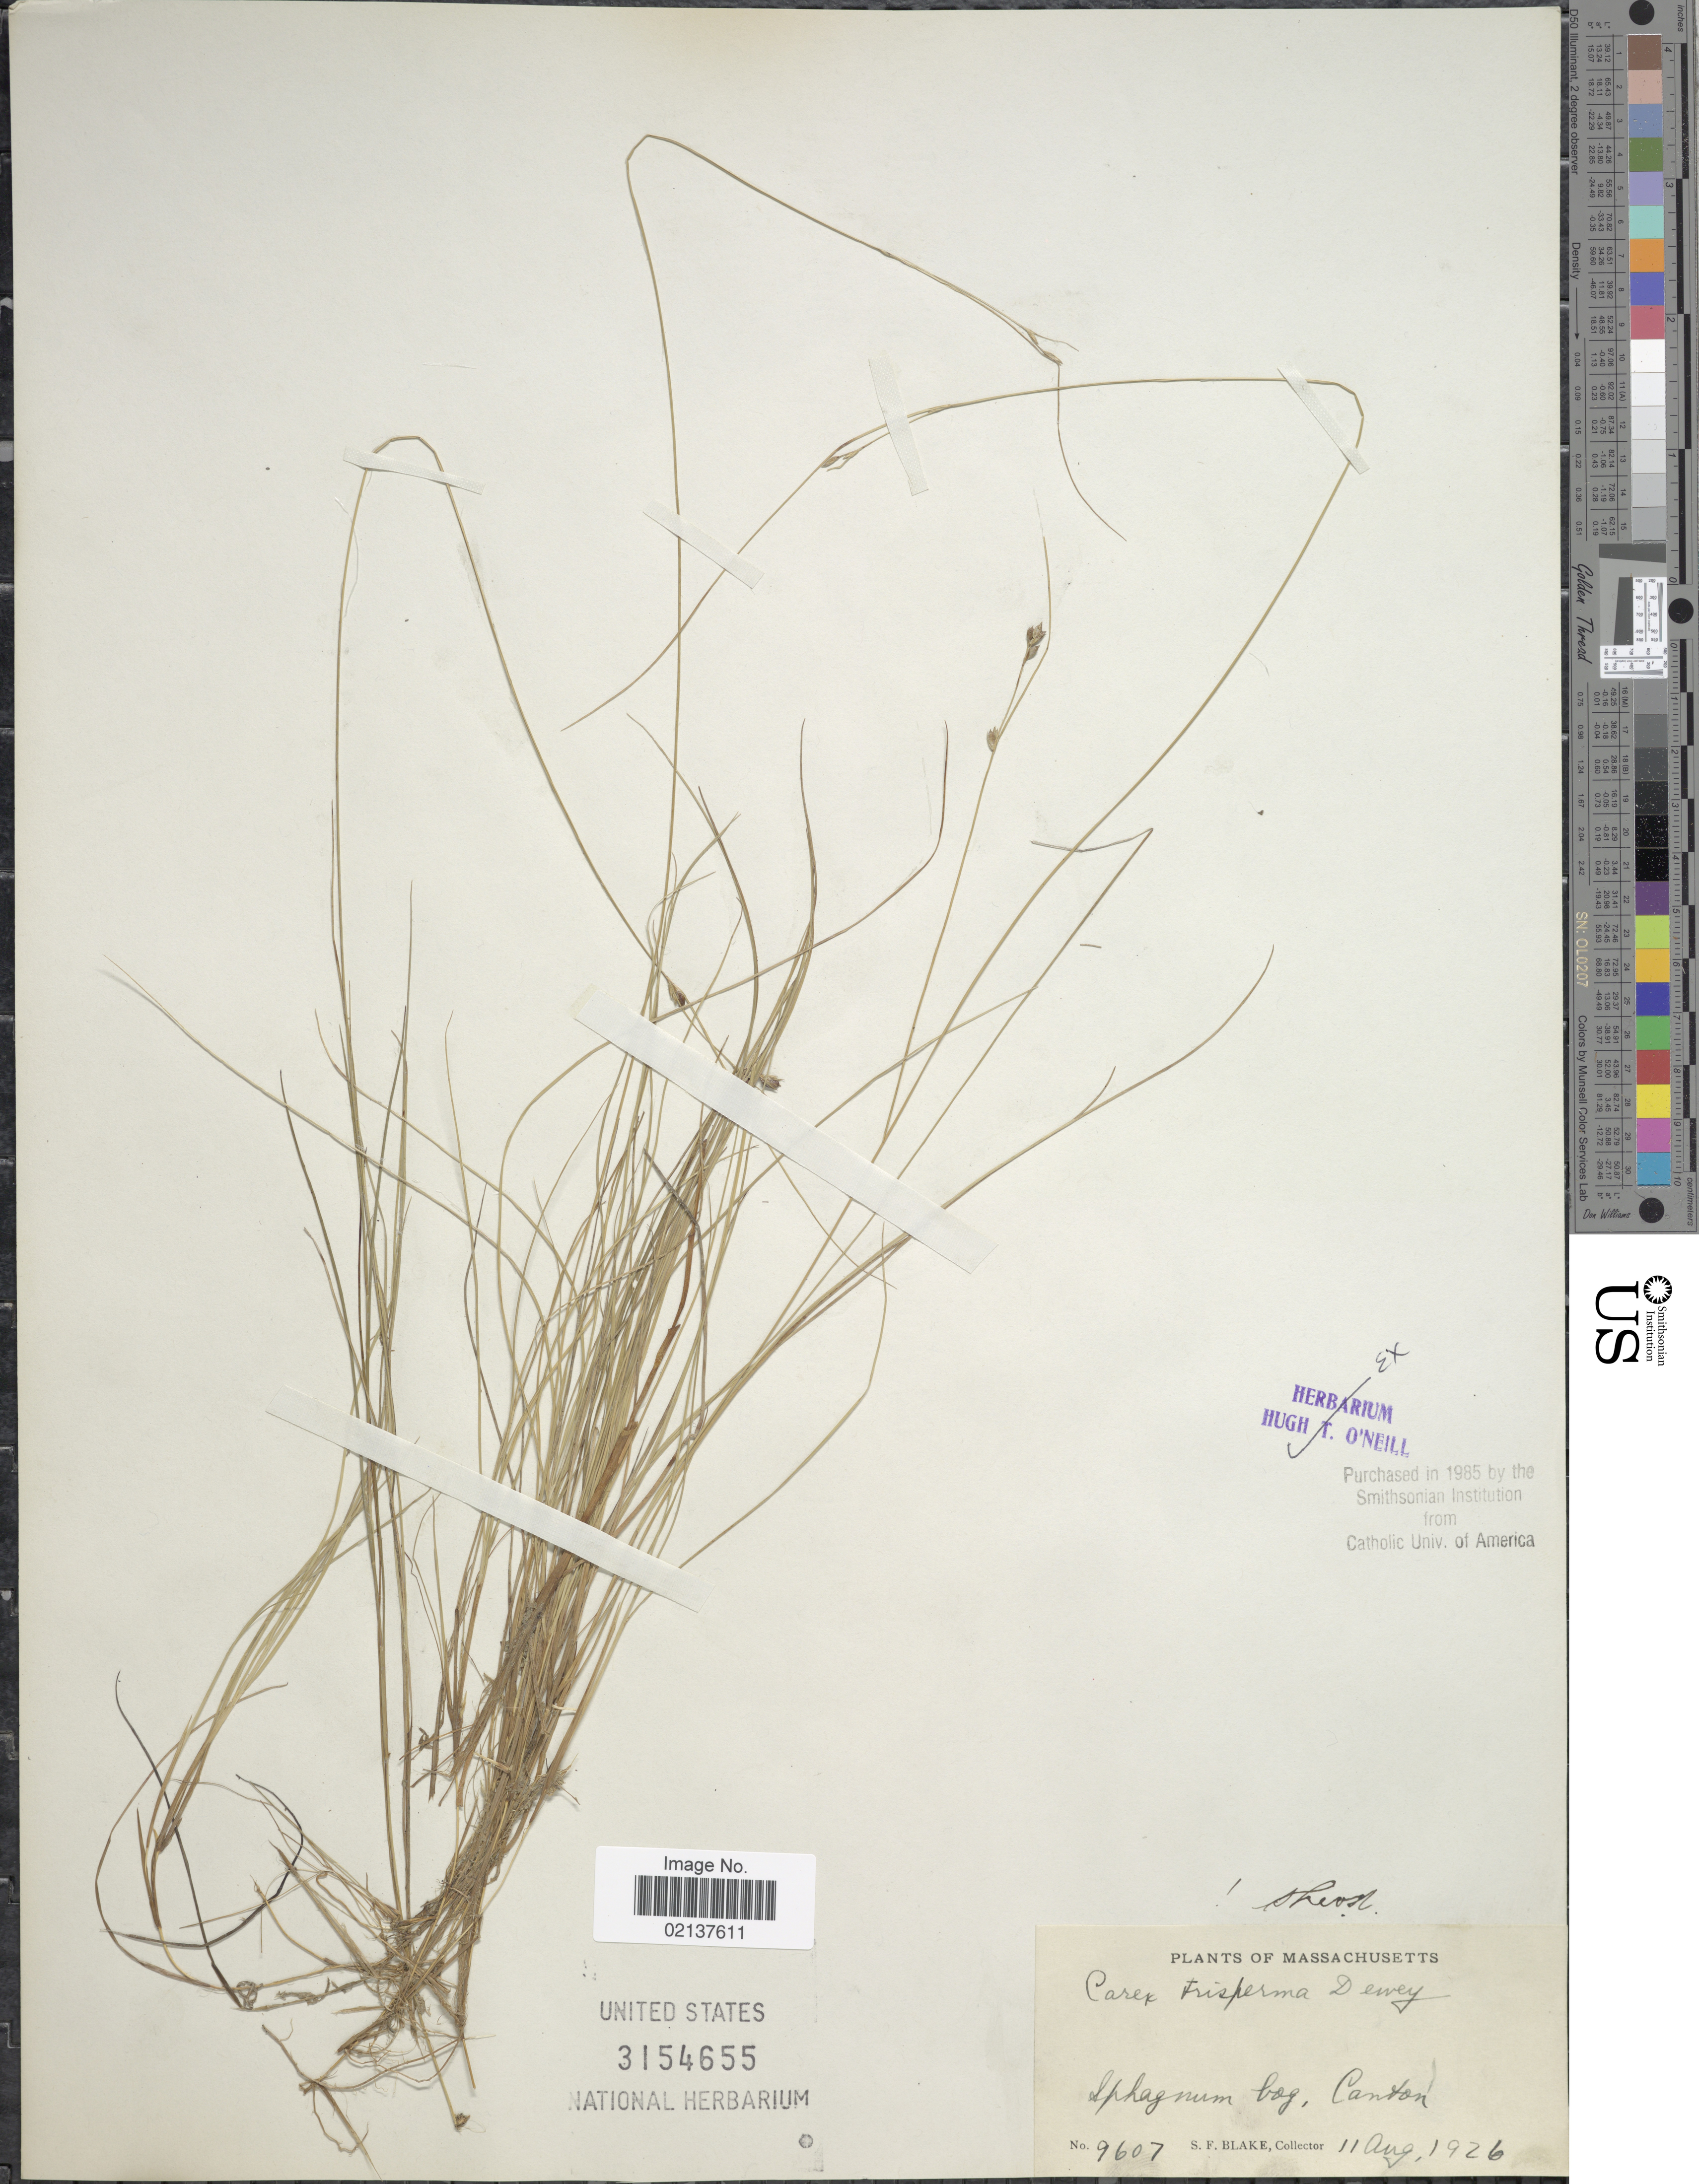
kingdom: Plantae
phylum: Tracheophyta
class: Liliopsida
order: Poales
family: Cyperaceae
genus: Carex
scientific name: Carex trisperma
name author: Dewey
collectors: S. Blake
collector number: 9607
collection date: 1926-08-11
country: United States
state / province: Massachusetts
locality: Canton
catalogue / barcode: US 3154655